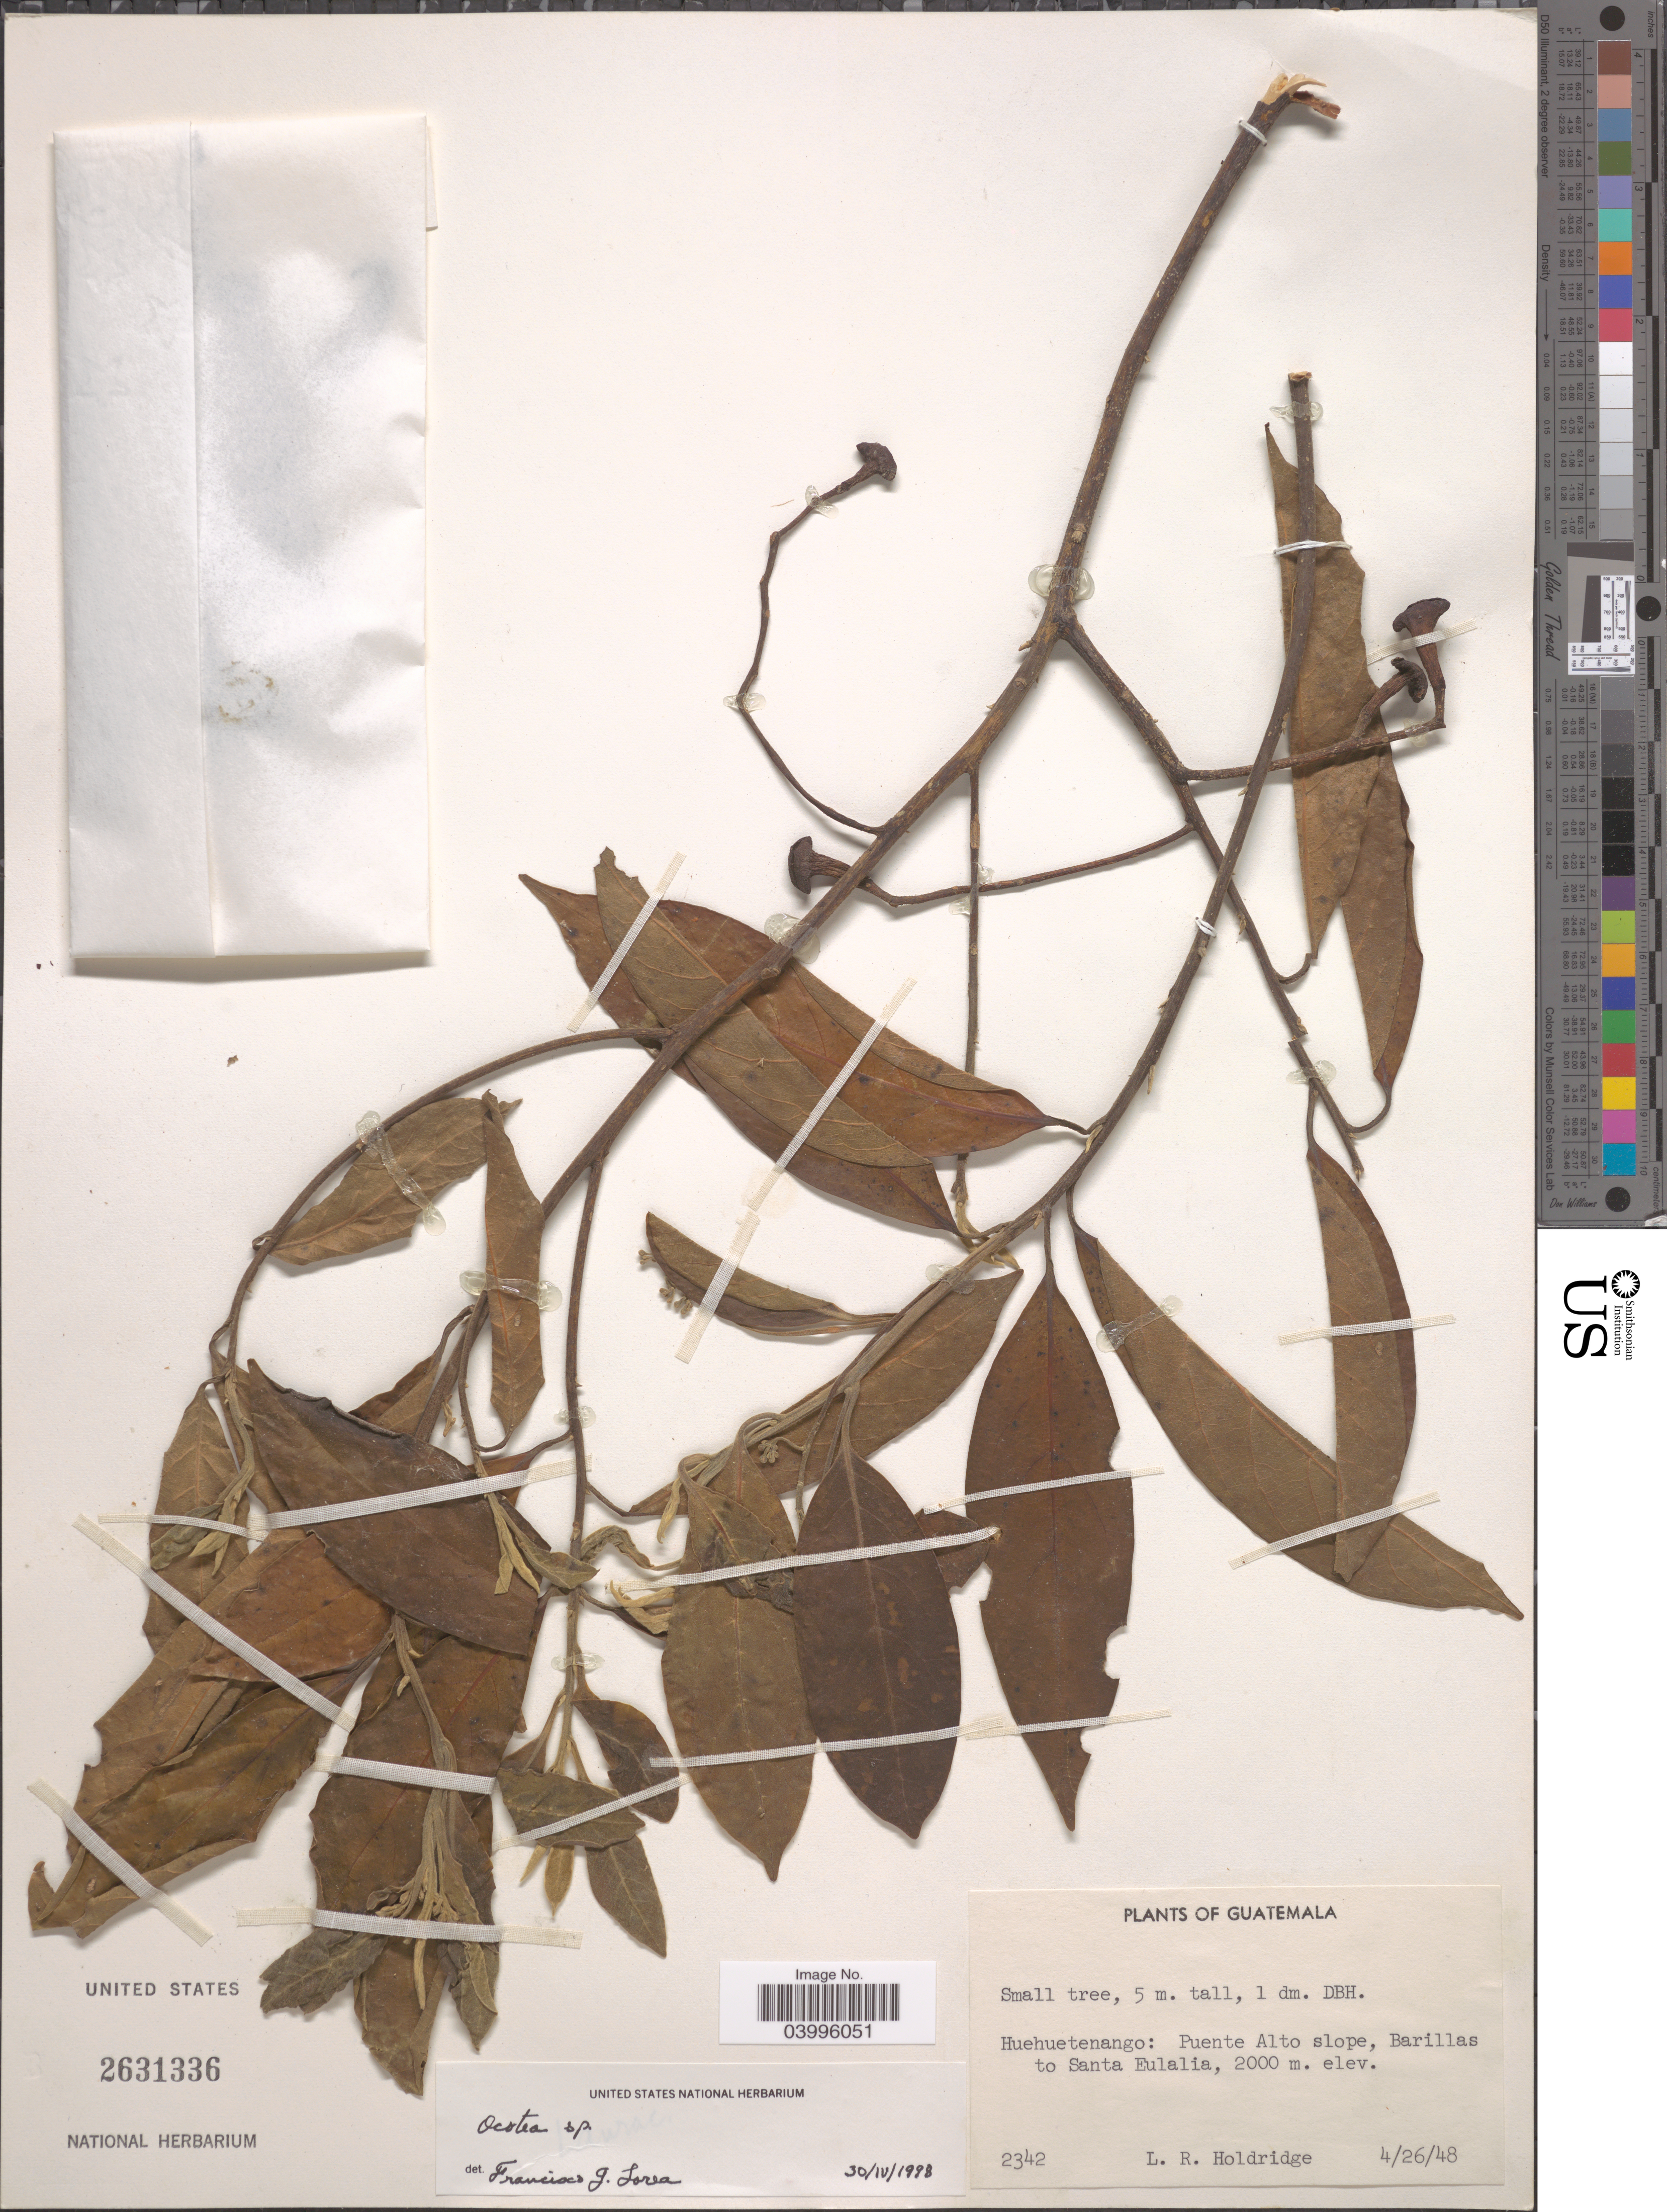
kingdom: Plantae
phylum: Tracheophyta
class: Magnoliopsida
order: Laurales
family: Lauraceae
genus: Ocotea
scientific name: Ocotea sp.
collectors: L. Holdridge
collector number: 2342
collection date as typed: Transcribed d/m/y: 26/4/48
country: Guatemala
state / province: Huehuetenango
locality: Puente Alto slope, Barillas to Santa Eulalia.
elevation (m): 2000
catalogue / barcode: US 2631336